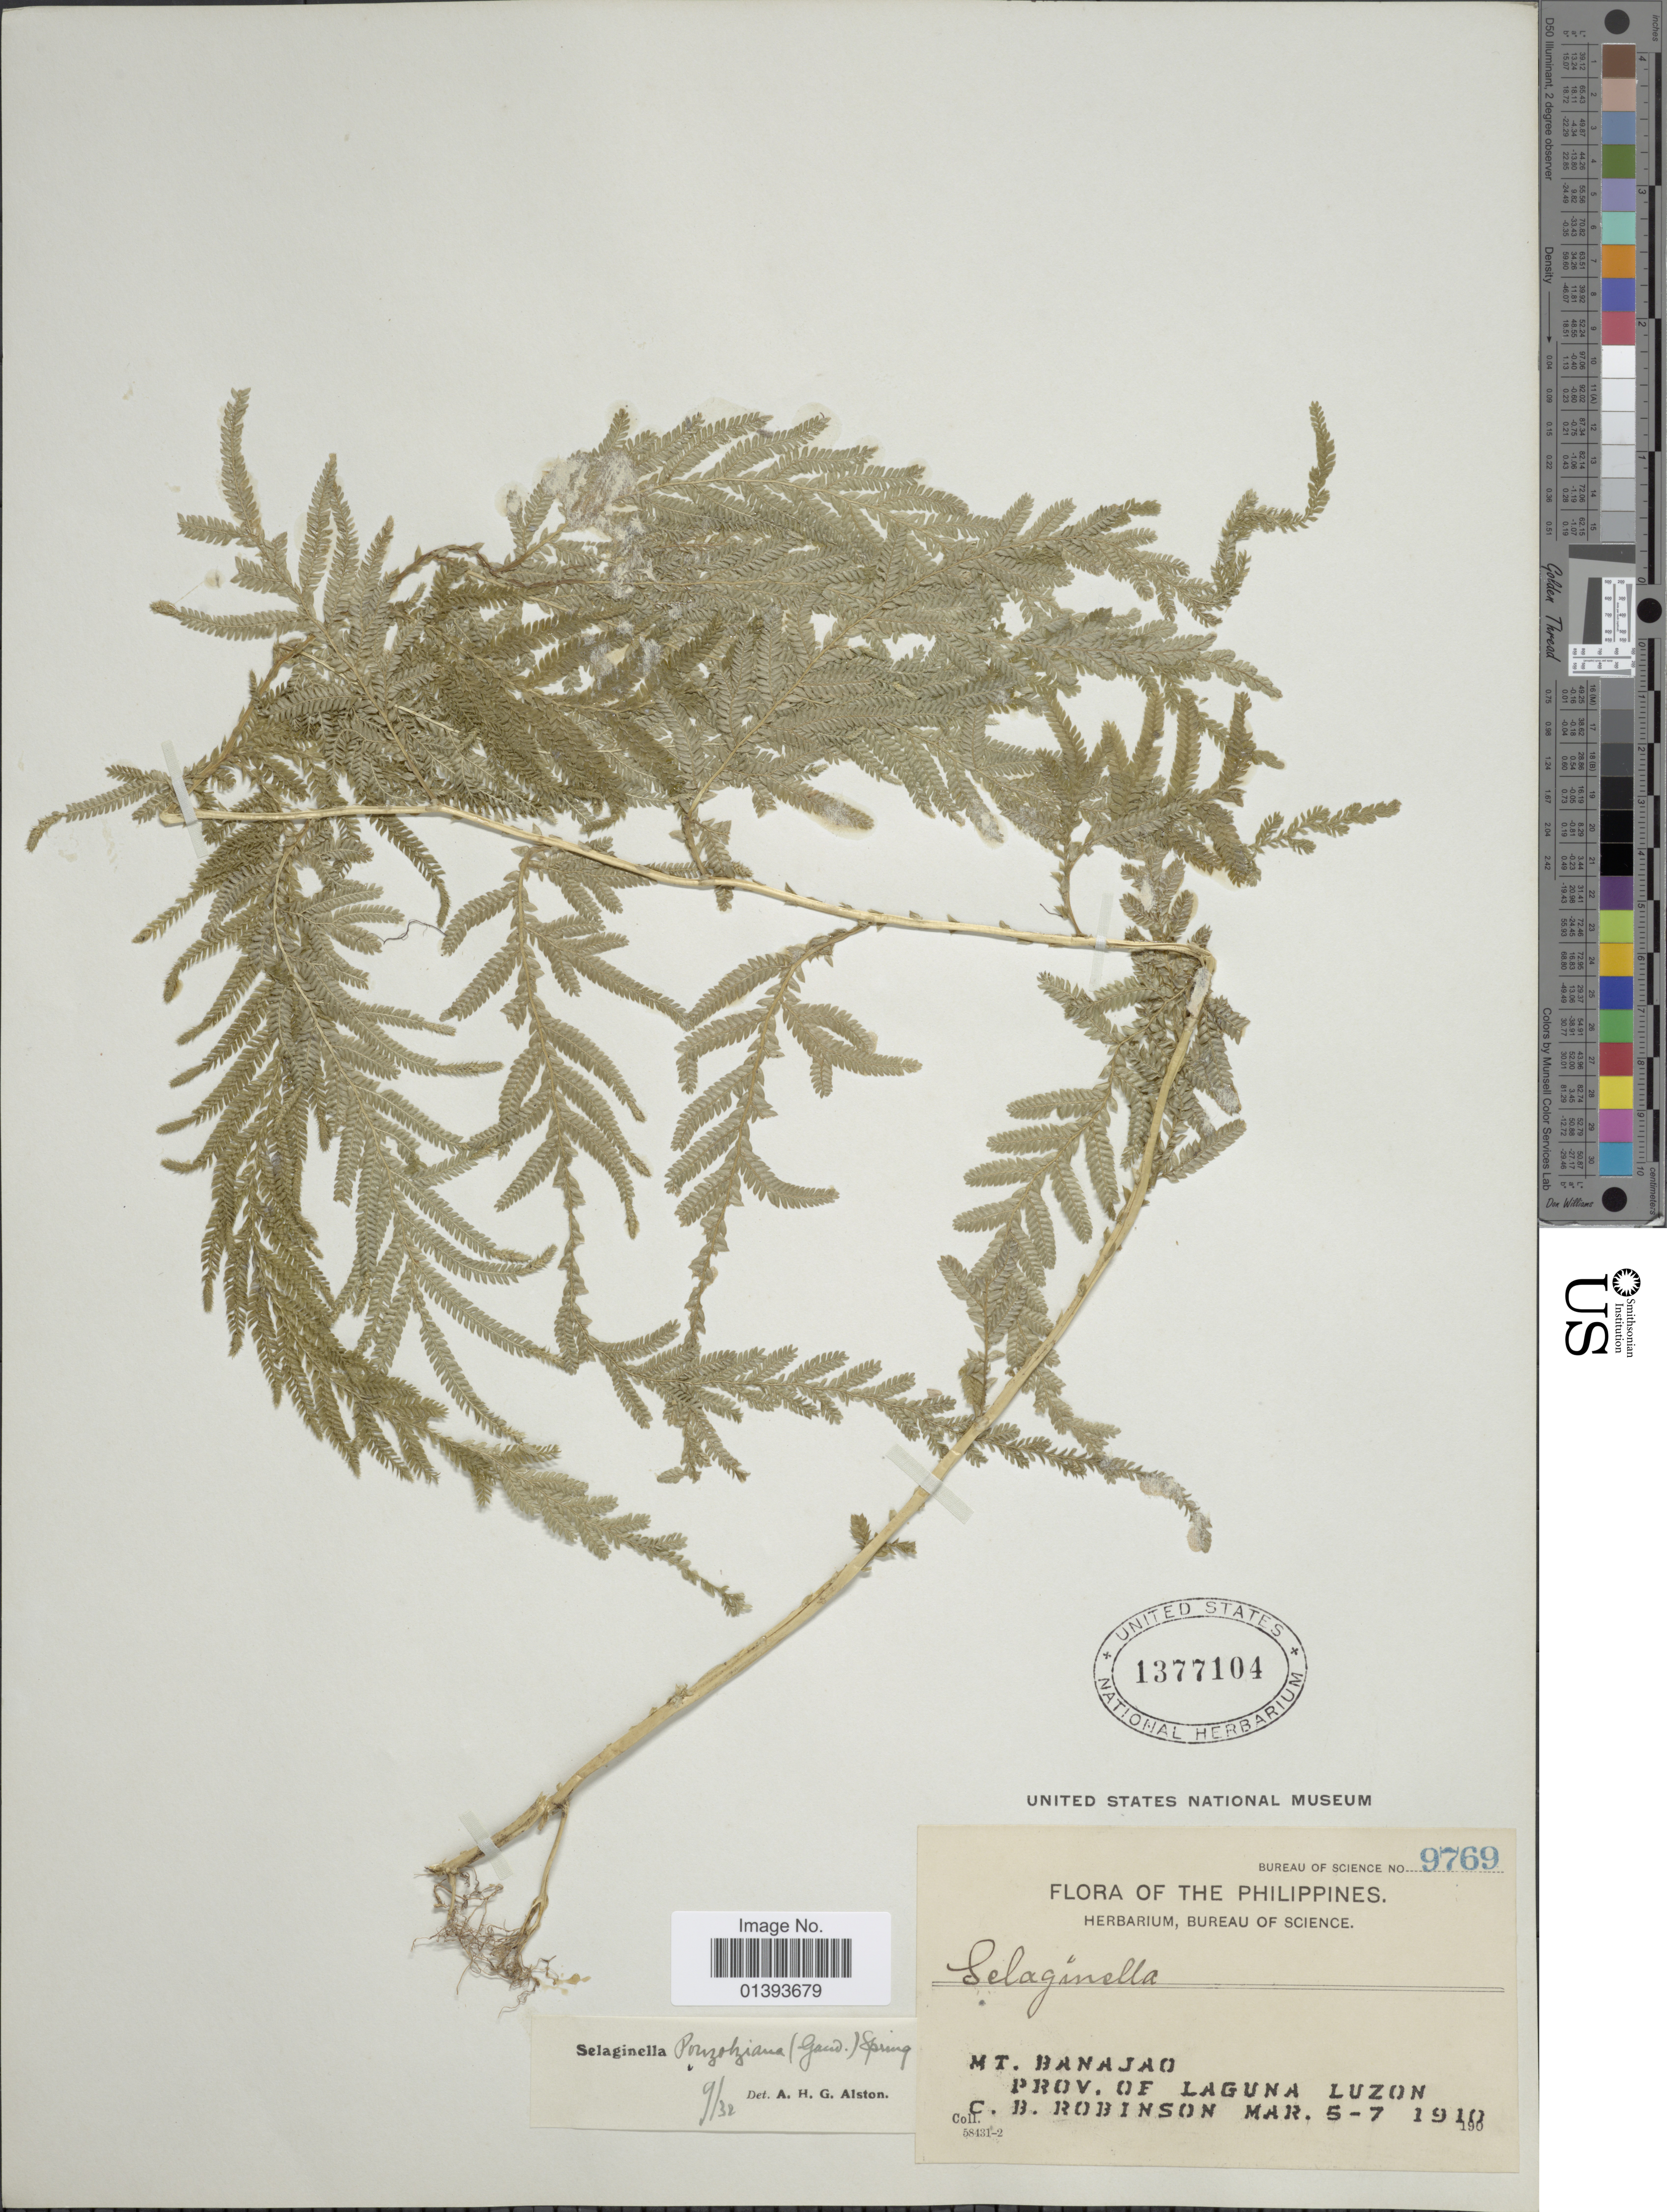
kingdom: Plantae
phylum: Tracheophyta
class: Lycopodiopsida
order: Selaginellales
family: Selaginellaceae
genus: Selaginella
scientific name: Selaginella delicatula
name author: (Desv.) Alston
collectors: C. Robinson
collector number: Bureau of Science 9769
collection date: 1910-03-05/1910-03-07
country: Philippines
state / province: Central Luzon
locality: Mt. Banajao, prov. of Laguna Luzon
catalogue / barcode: US 1377104